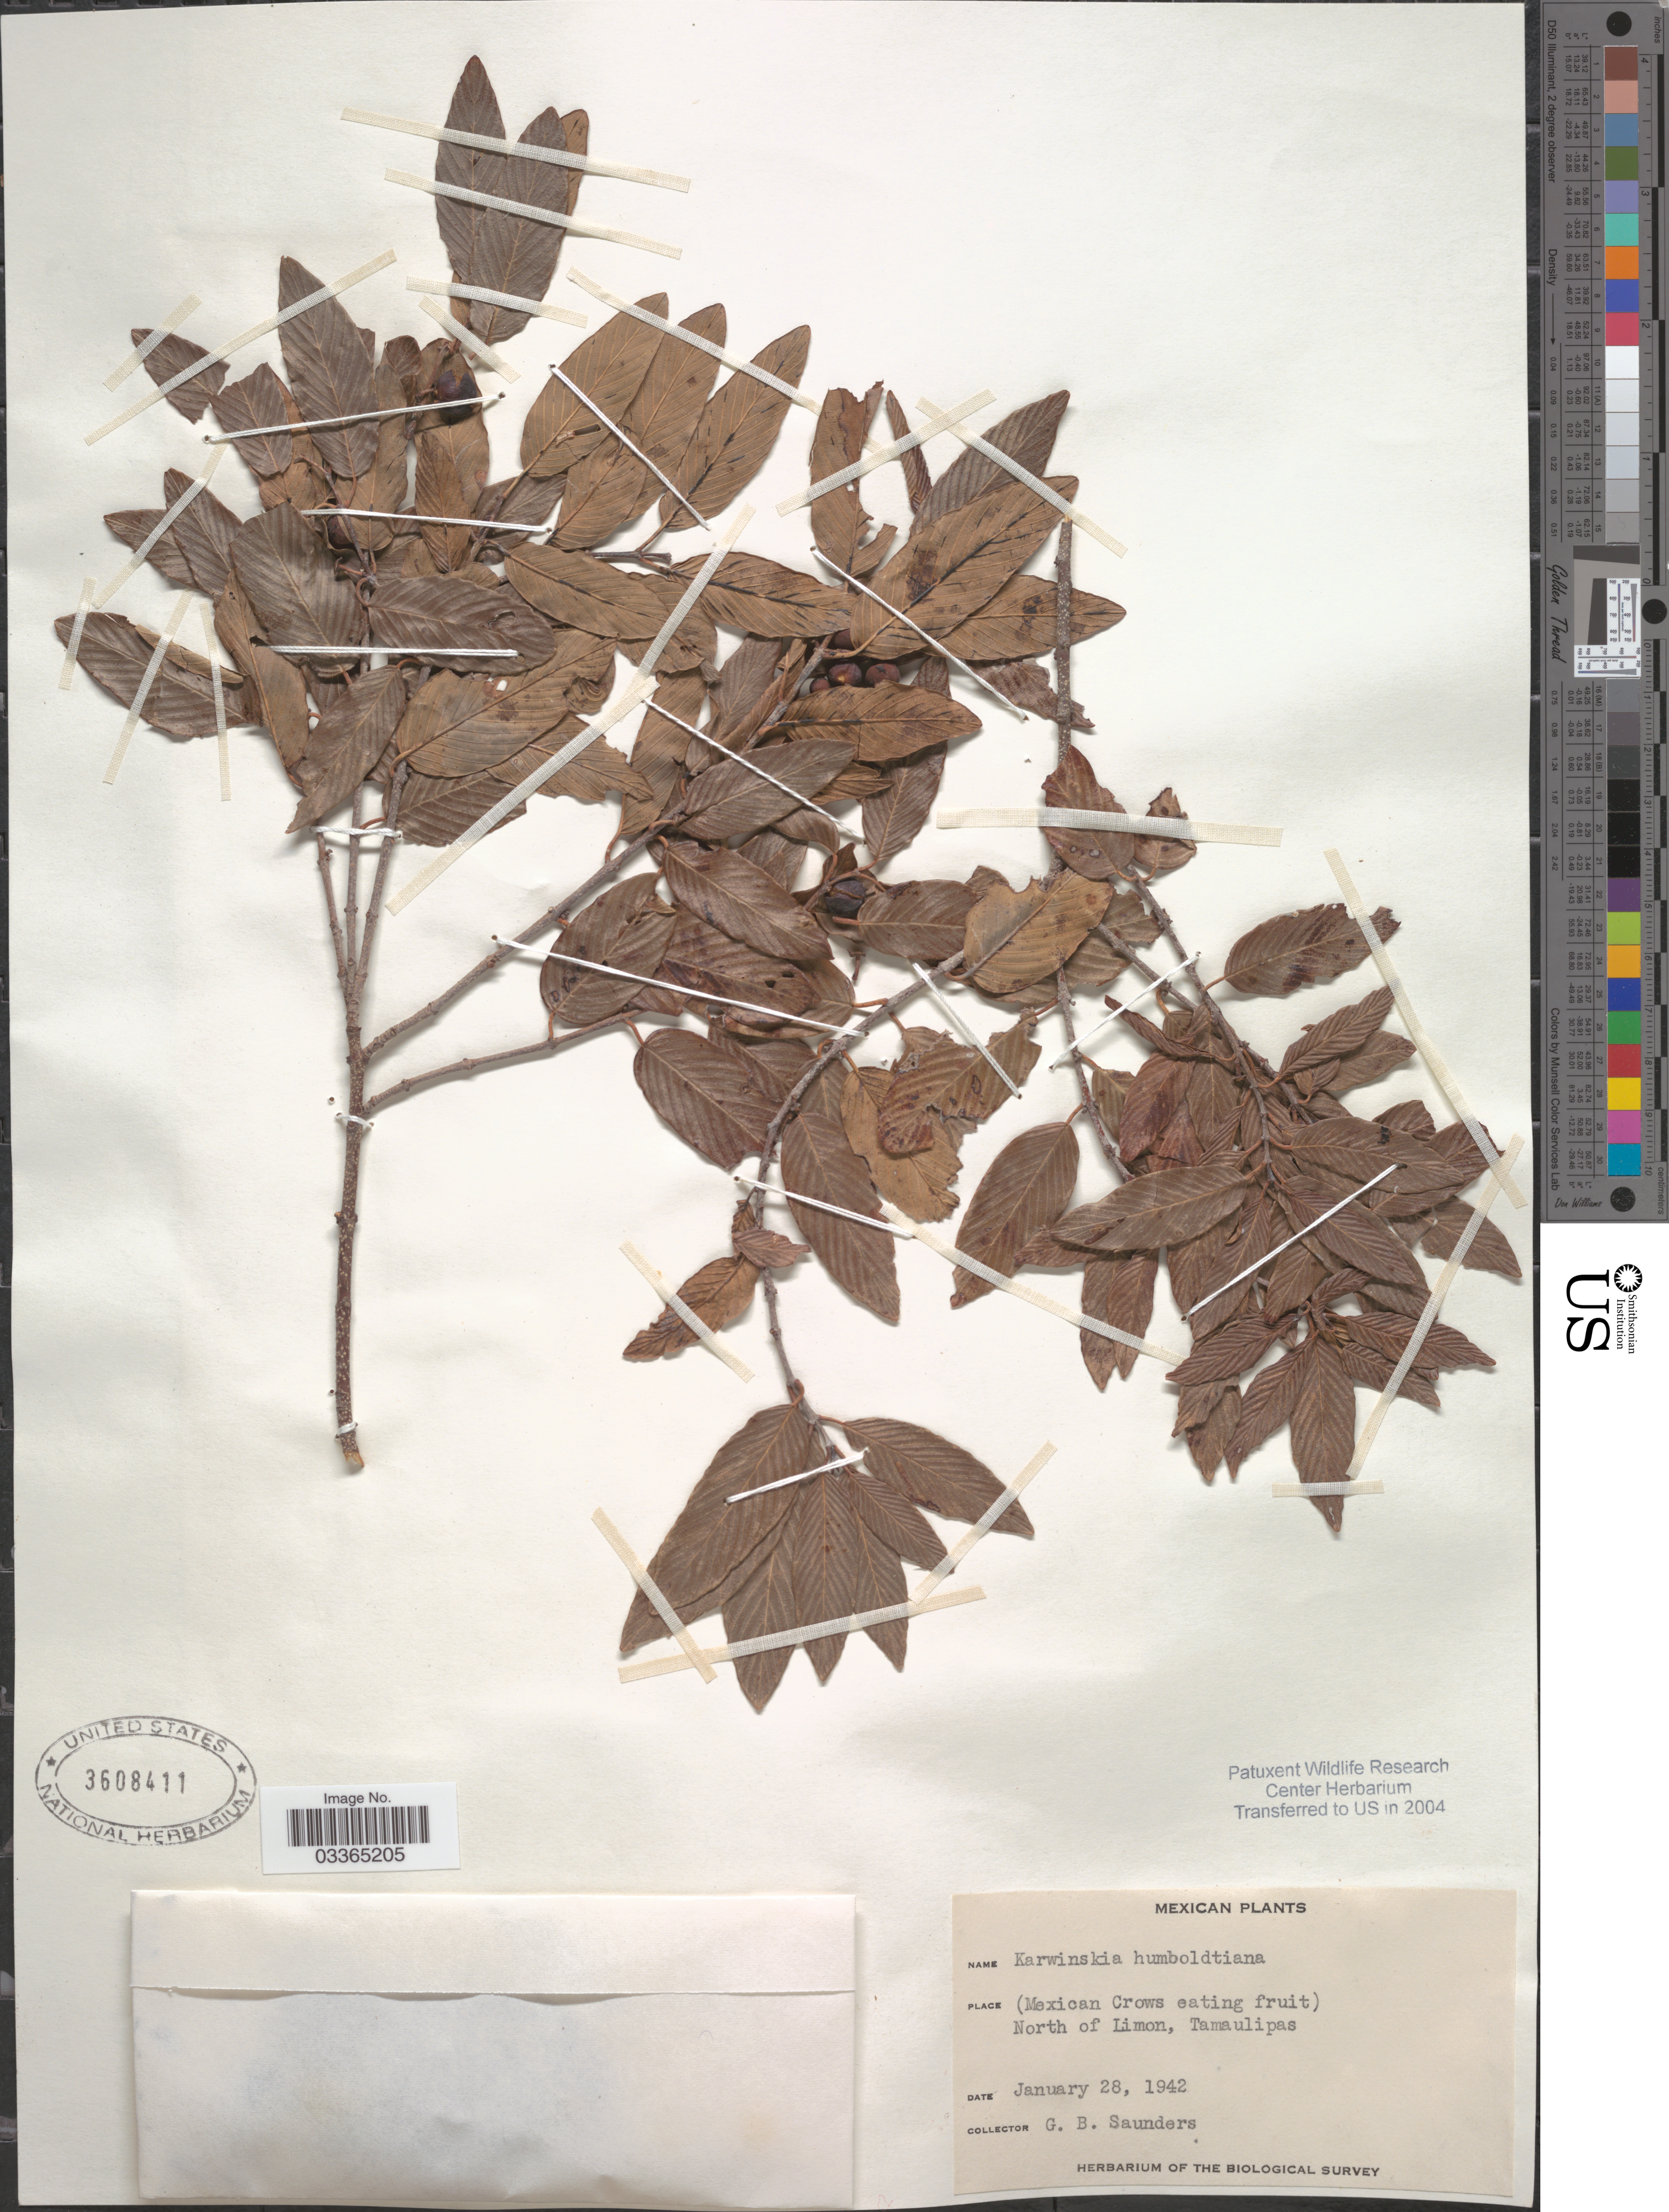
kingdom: Plantae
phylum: Tracheophyta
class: Magnoliopsida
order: Rosales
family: Rhamnaceae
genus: Karwinskia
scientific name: Karwinskia humboldtiana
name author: (Schult.) Zucc.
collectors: G. B. Saunders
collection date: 1942-01-28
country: Mexico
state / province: Tamaulipas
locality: North of Limon.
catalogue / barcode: US 3608411